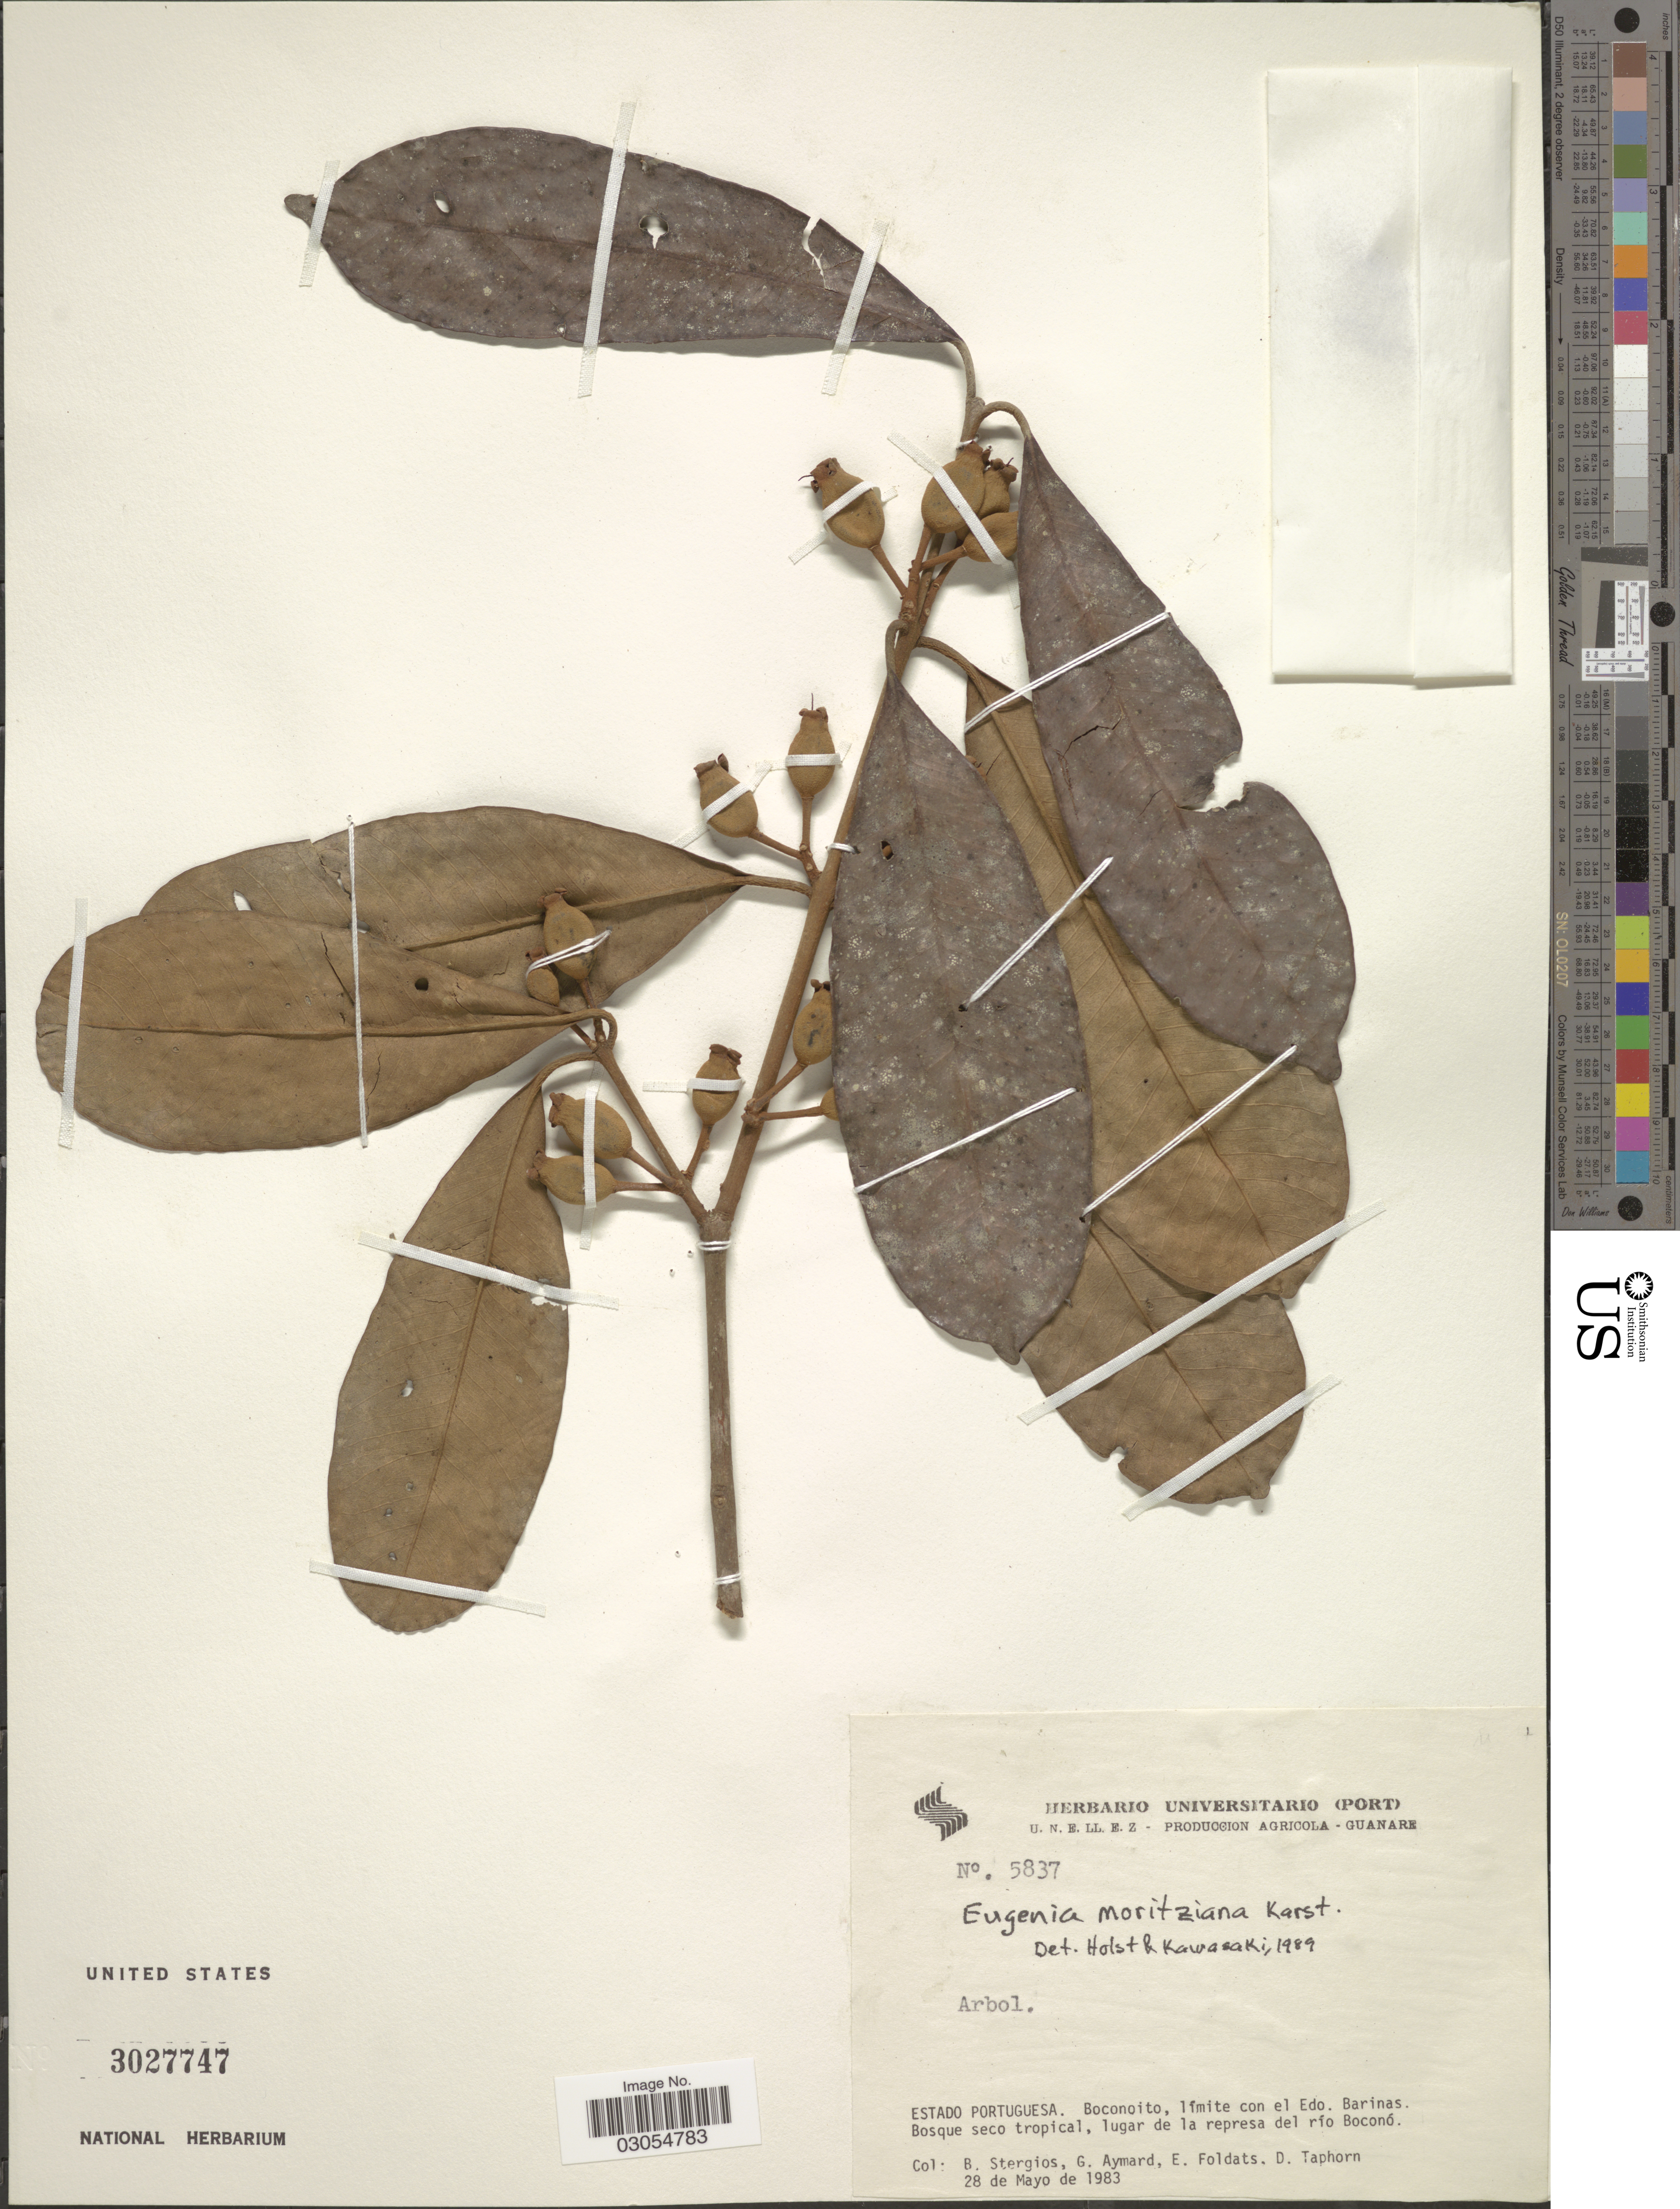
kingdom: Plantae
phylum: Tracheophyta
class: Magnoliopsida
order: Myrtales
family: Myrtaceae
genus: Eugenia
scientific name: Eugenia moritziana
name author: H. Karst.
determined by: Holst, Bruce K.; Kawasaki, María L.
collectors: B. G. Stergios, G. A. Aymard, E. Foldats & D. Taphorn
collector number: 5837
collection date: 1983-05-28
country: Venezuela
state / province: Portuguesa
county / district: San Genaro de Boconoito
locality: Boconoito, límite con el Edo. Barinas, lugar de la represa del río Boconó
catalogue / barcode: US 3027747